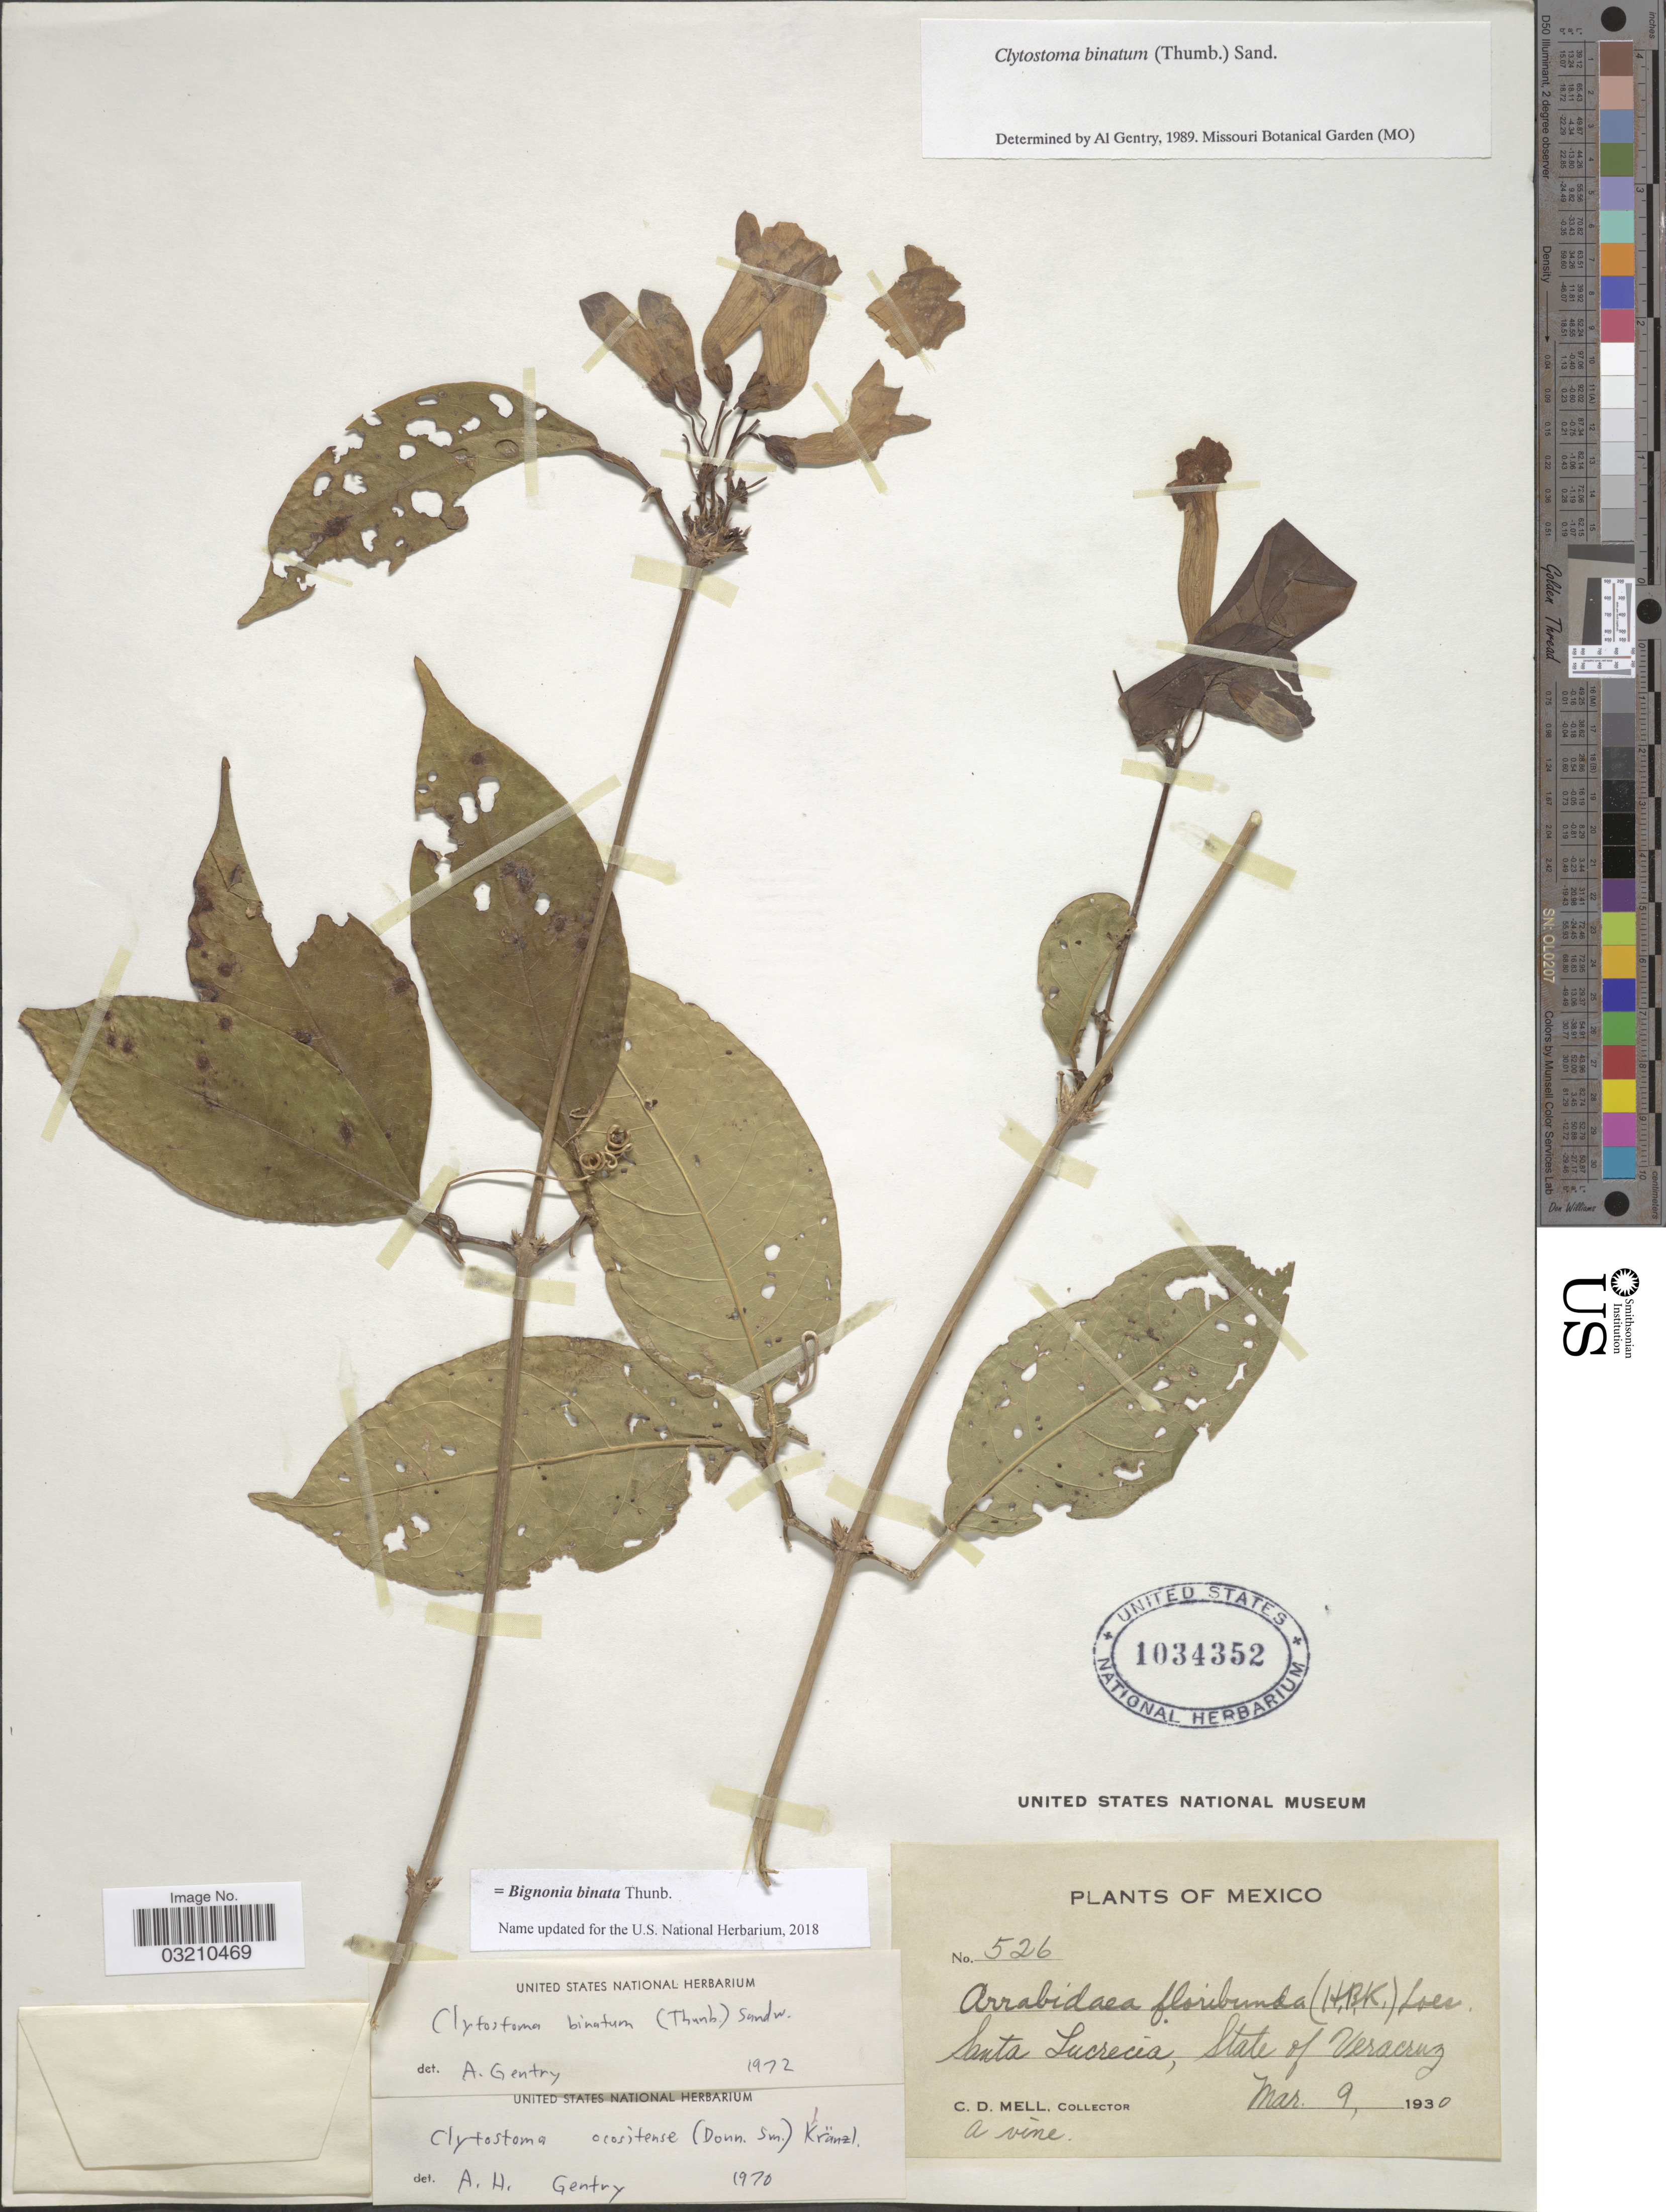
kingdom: Plantae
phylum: Tracheophyta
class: Magnoliopsida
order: Lamiales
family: Bignoniaceae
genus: Bignonia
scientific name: Bignonia binata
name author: Thunb.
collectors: C. D. Mell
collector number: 526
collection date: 1930-03-09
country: Mexico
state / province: Veracruz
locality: Santa Lucrecia, State of Veracruz.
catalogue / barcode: US 1034352